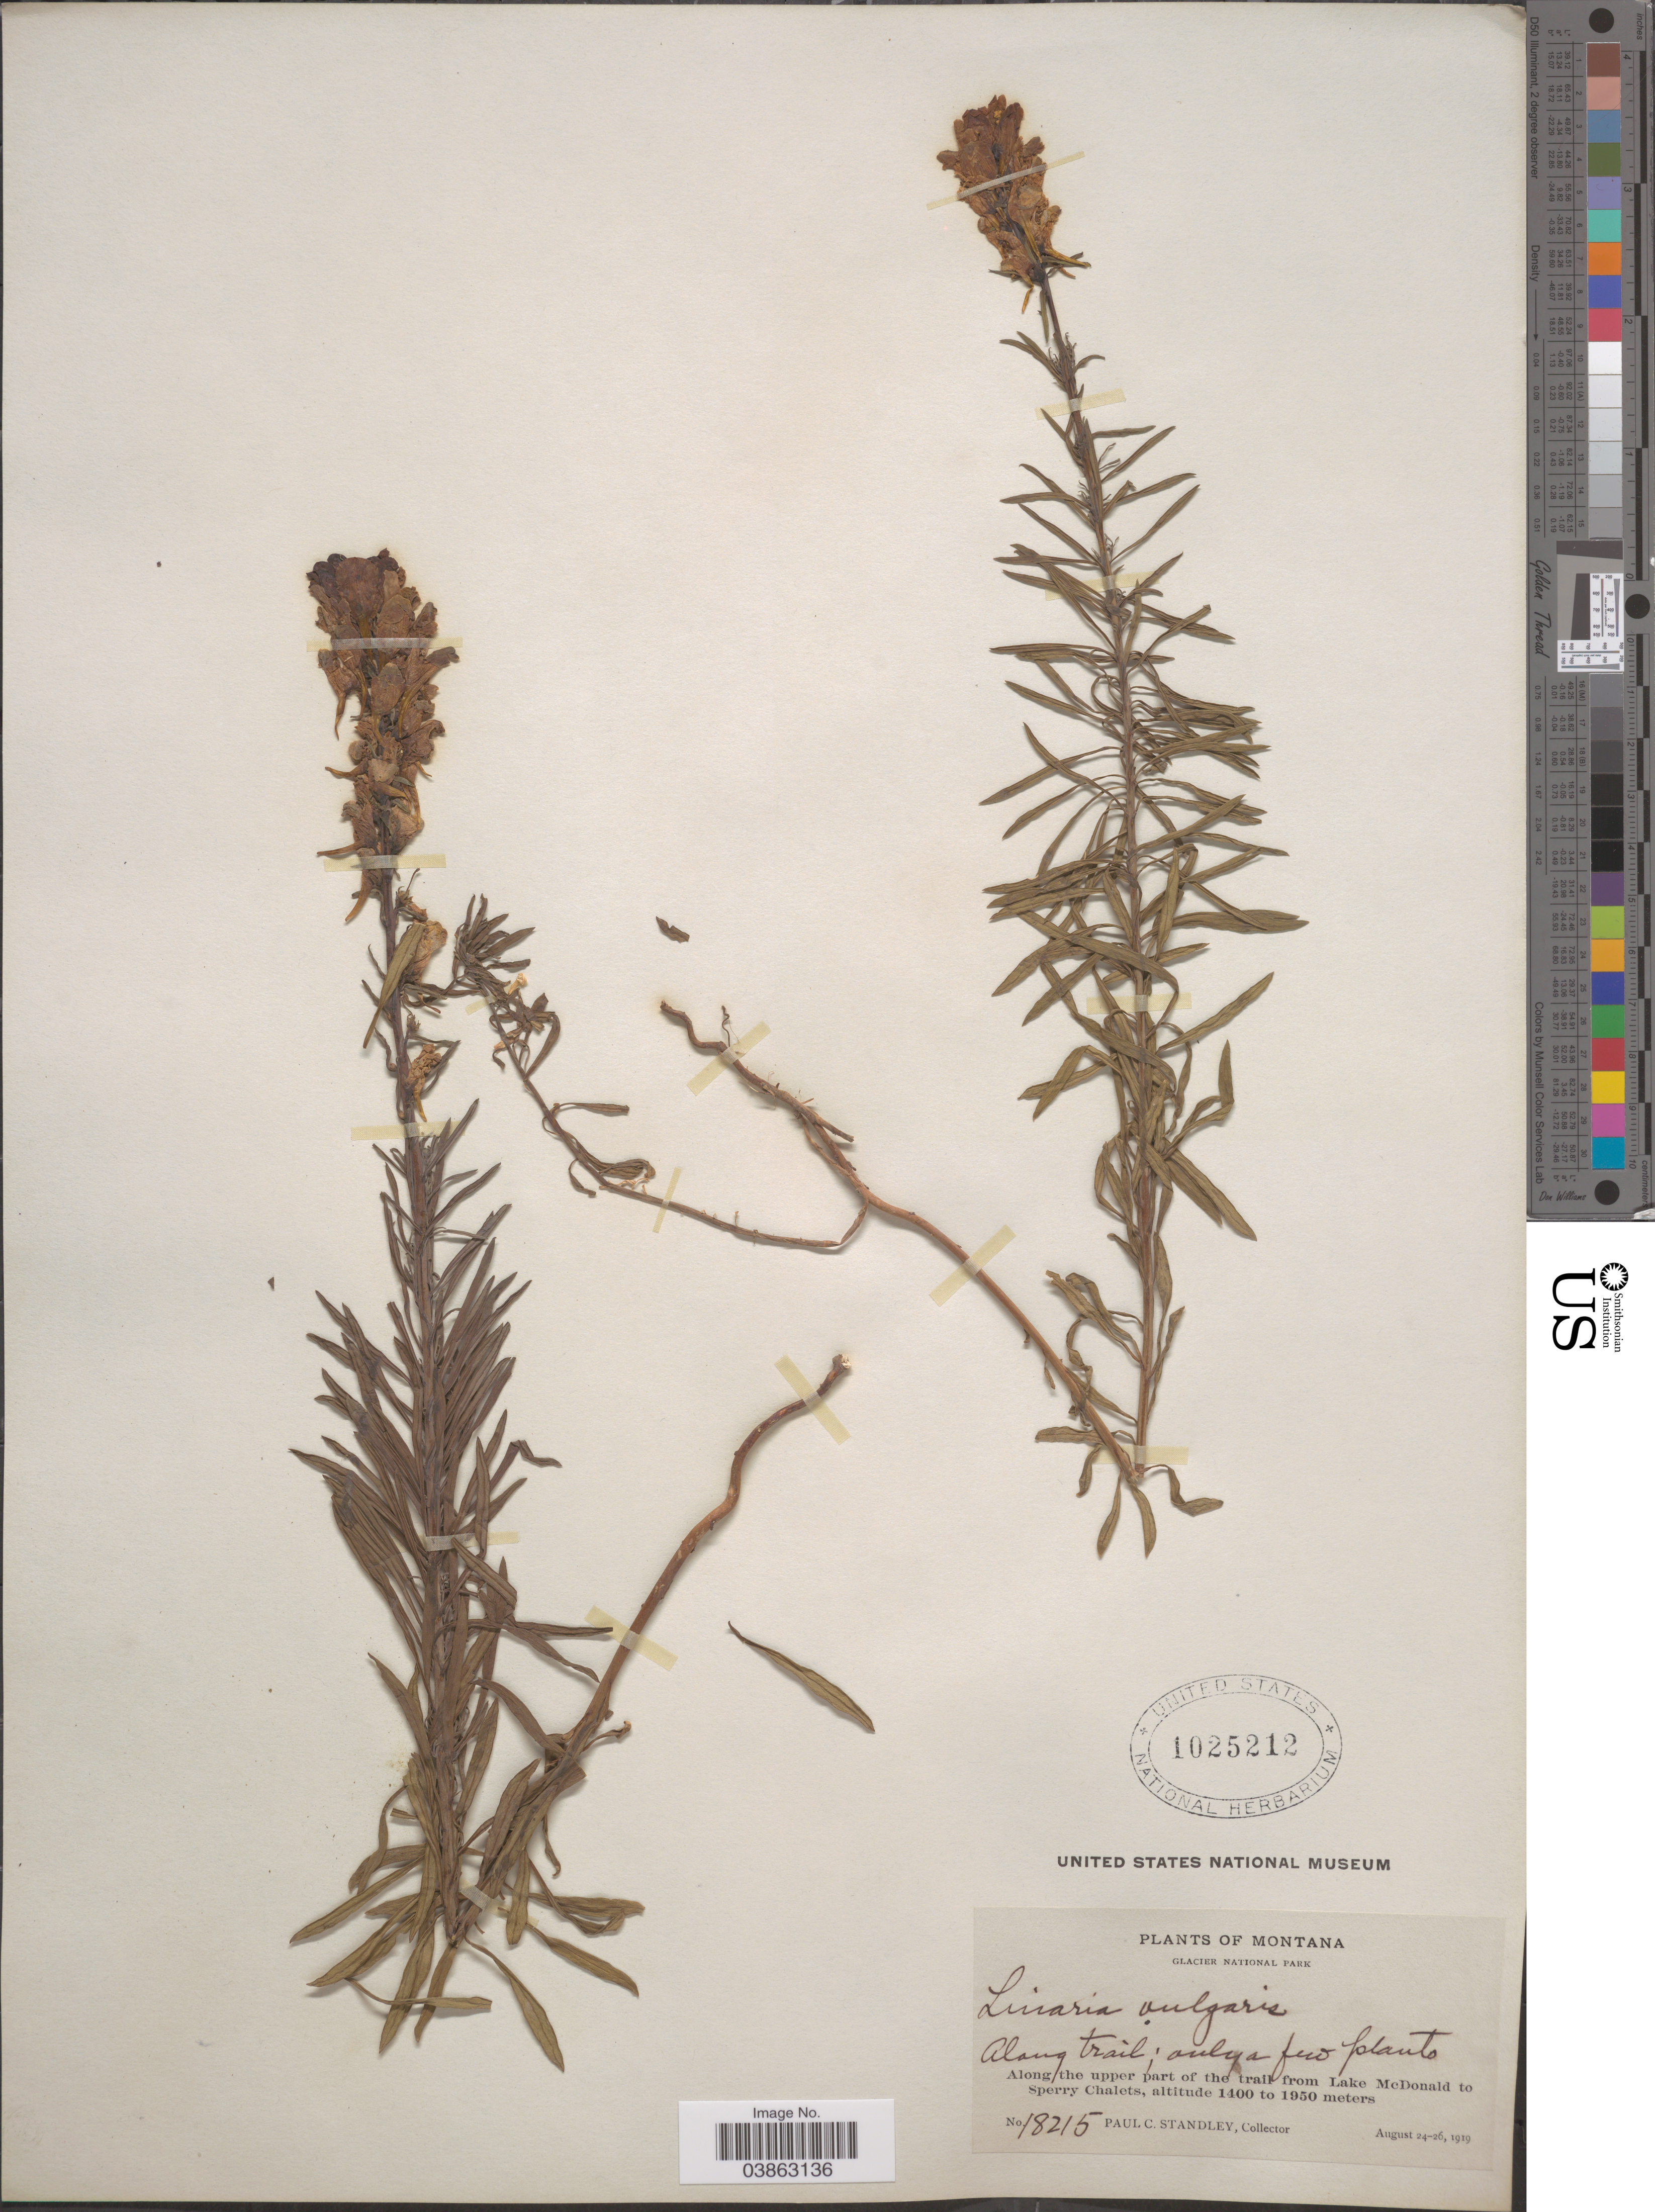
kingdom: Plantae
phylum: Tracheophyta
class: Magnoliopsida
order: Lamiales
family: Plantaginaceae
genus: Linaria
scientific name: Linaria vulgaris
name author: Mill.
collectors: P. C. Standley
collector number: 18215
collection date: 1919-08-24/1919-08-26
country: United States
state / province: Montana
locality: Glacier National Park. Along the upper part of the trail from Lake McDonald to Sperry Chalets.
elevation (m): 1400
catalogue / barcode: US 1025212